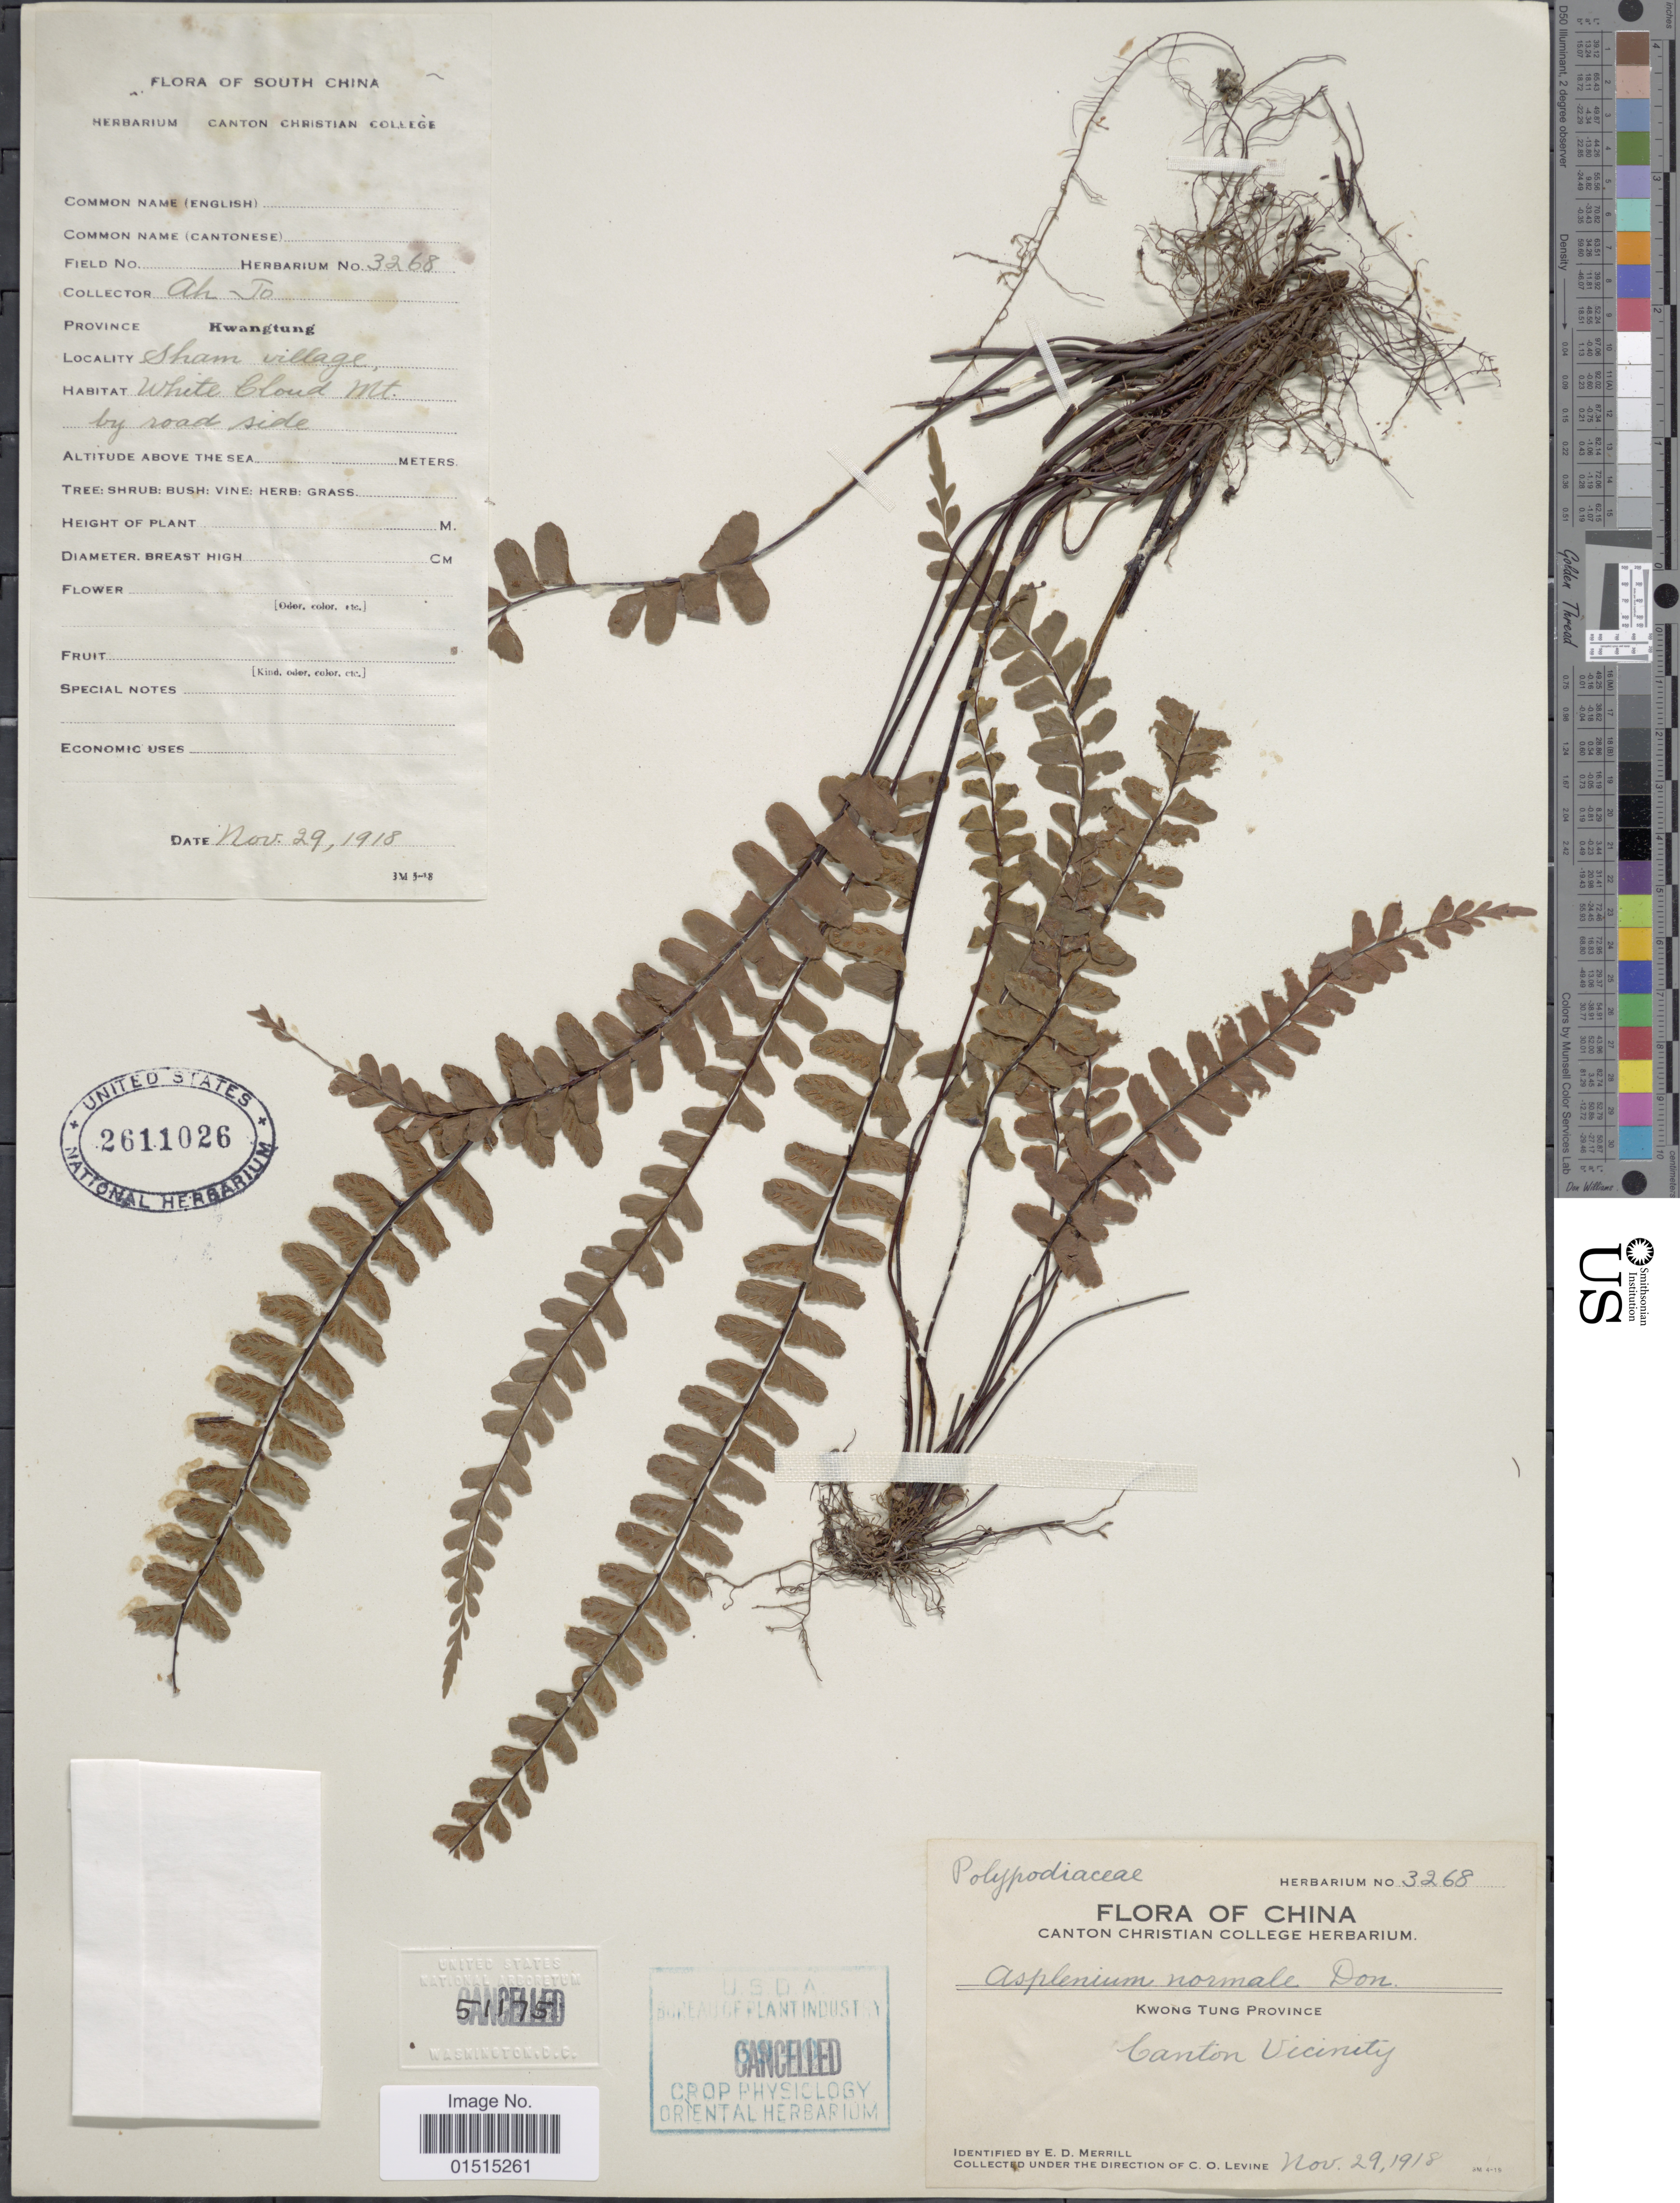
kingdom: Plantae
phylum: Tracheophyta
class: Polypodiopsida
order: Polypodiales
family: Aspleniaceae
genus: Asplenium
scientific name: Asplenium normale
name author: D. Don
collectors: C. O. Levine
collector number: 3268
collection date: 1918-11-29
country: China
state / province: Guangdong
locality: Kwong Tung Province, Canton Vicinity, Sham Village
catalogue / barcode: US 2611026